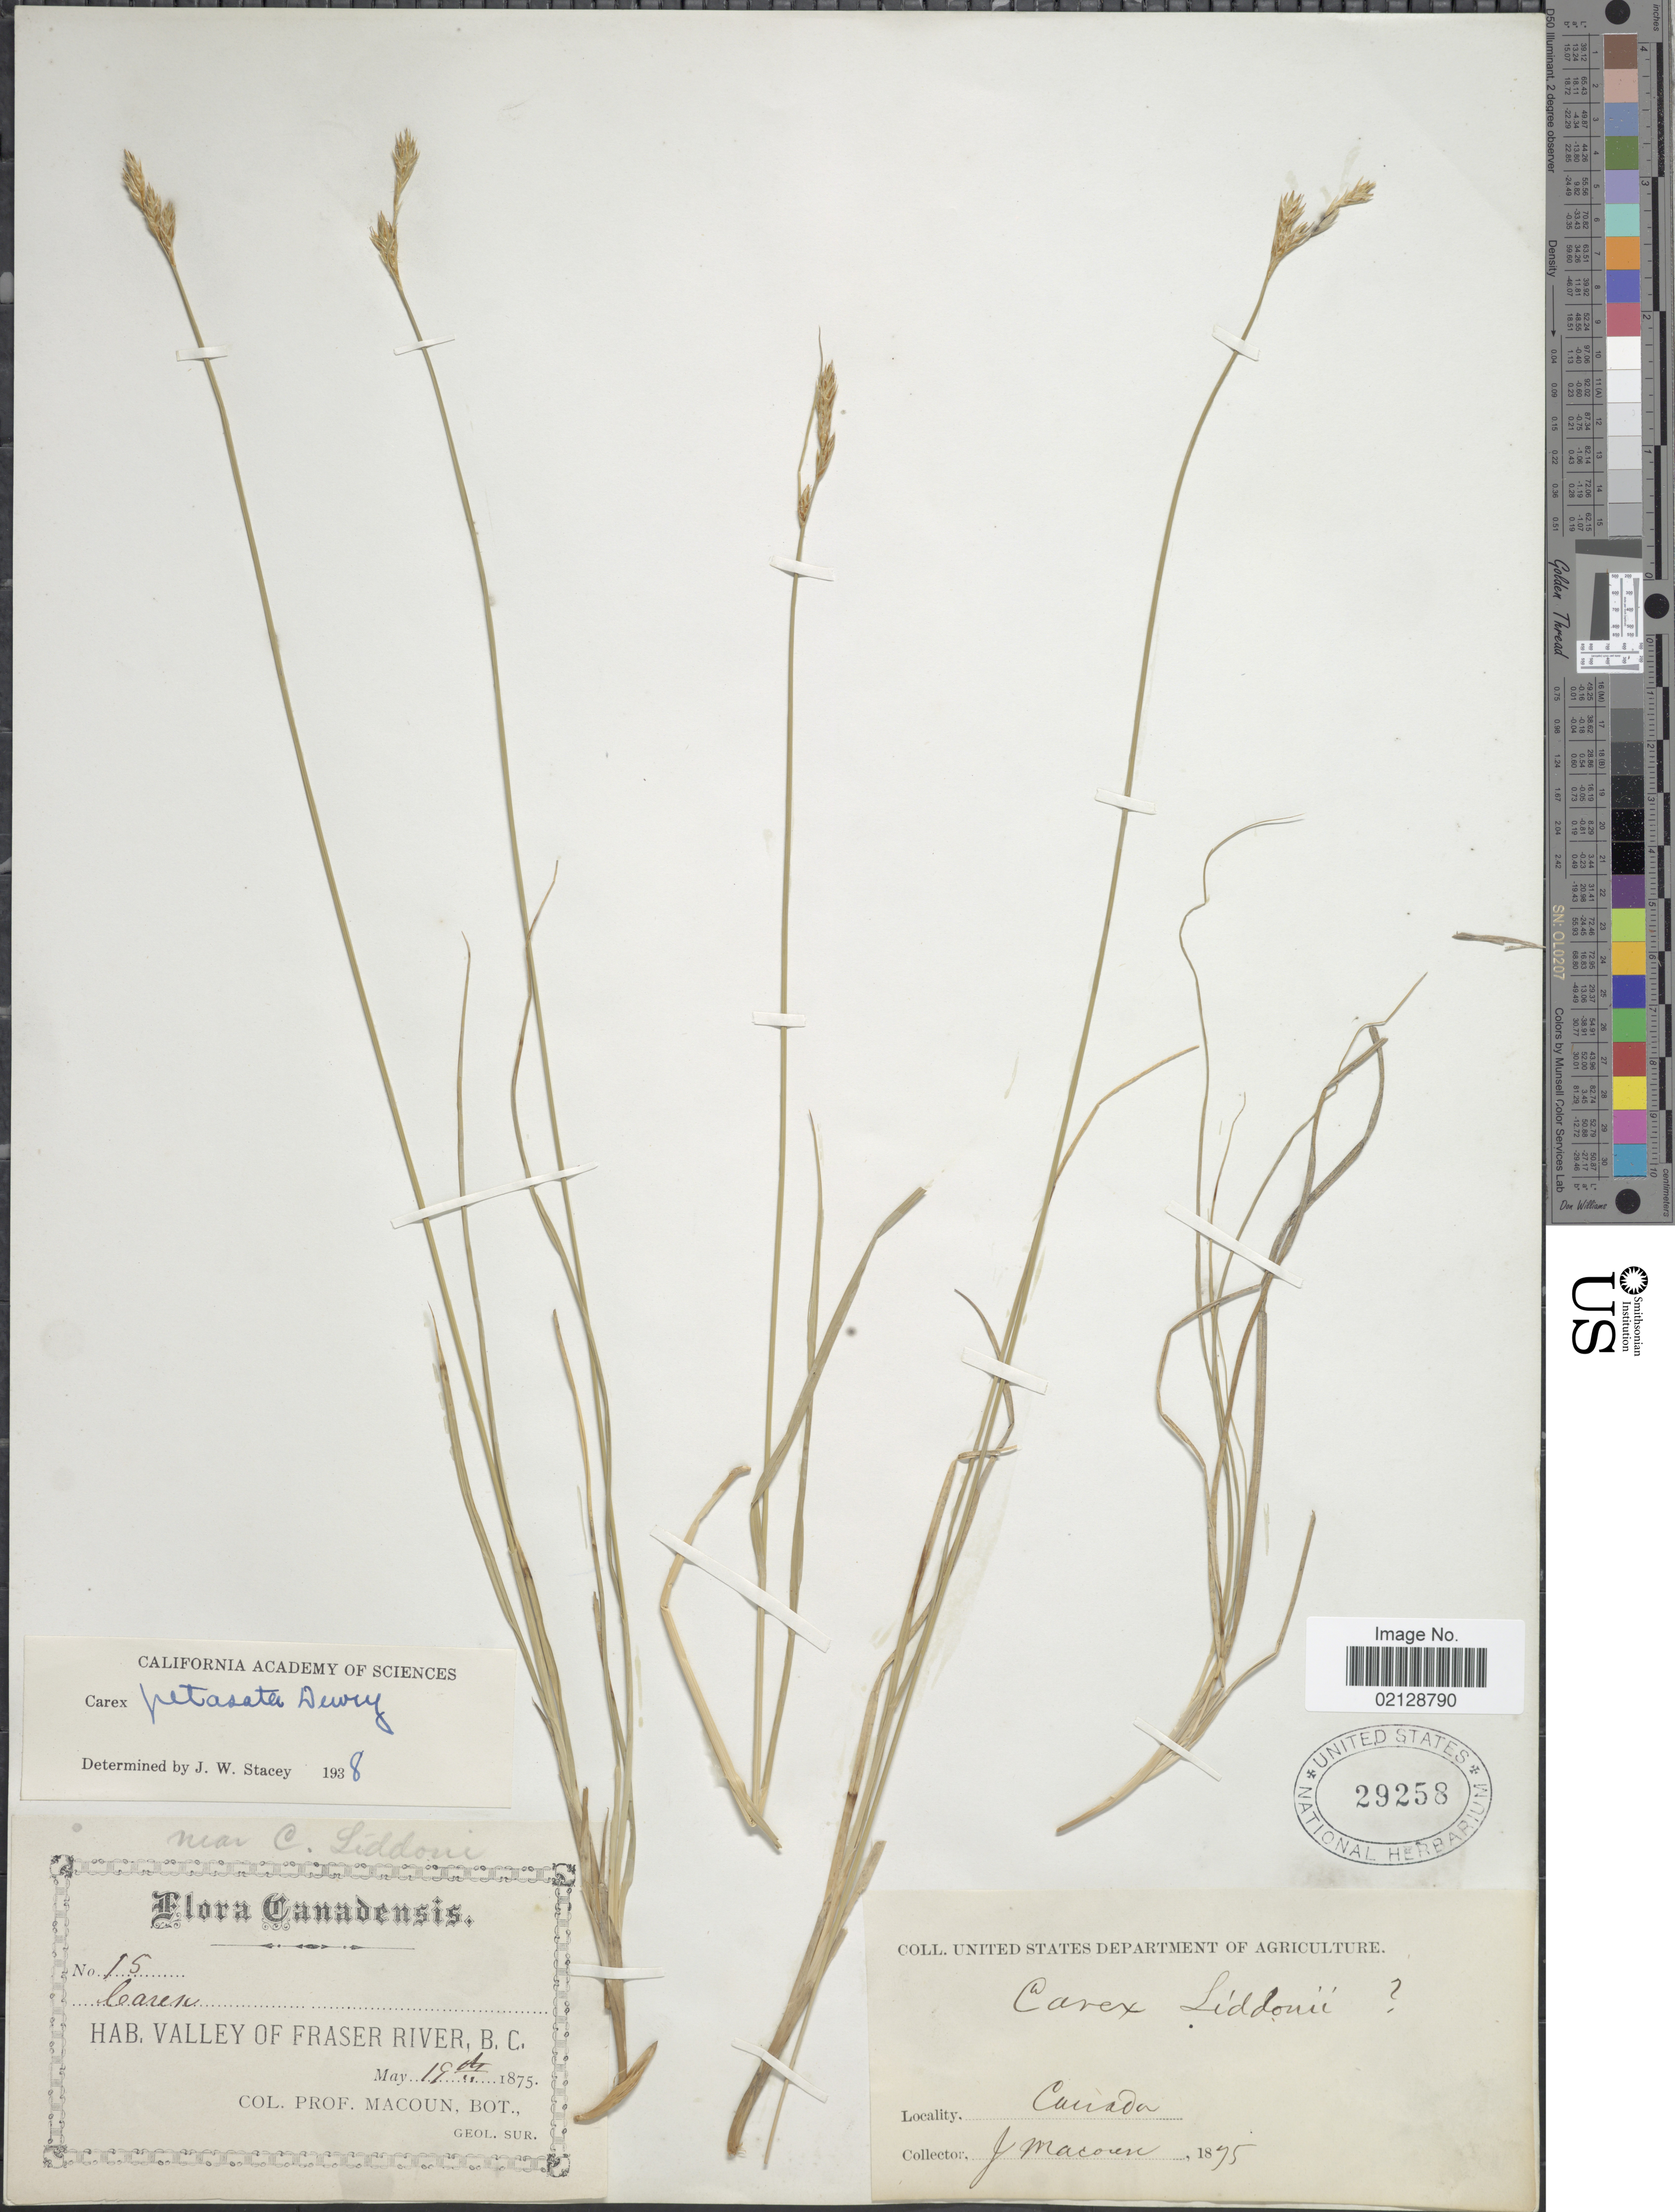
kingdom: Plantae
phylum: Tracheophyta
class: Liliopsida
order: Poales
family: Cyperaceae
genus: Carex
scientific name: Carex petasata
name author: Dewey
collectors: J. Macoun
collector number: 15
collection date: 1875-05-19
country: Canada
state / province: British Columbia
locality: Valley of Fraser River, B.C.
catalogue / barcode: US 29258